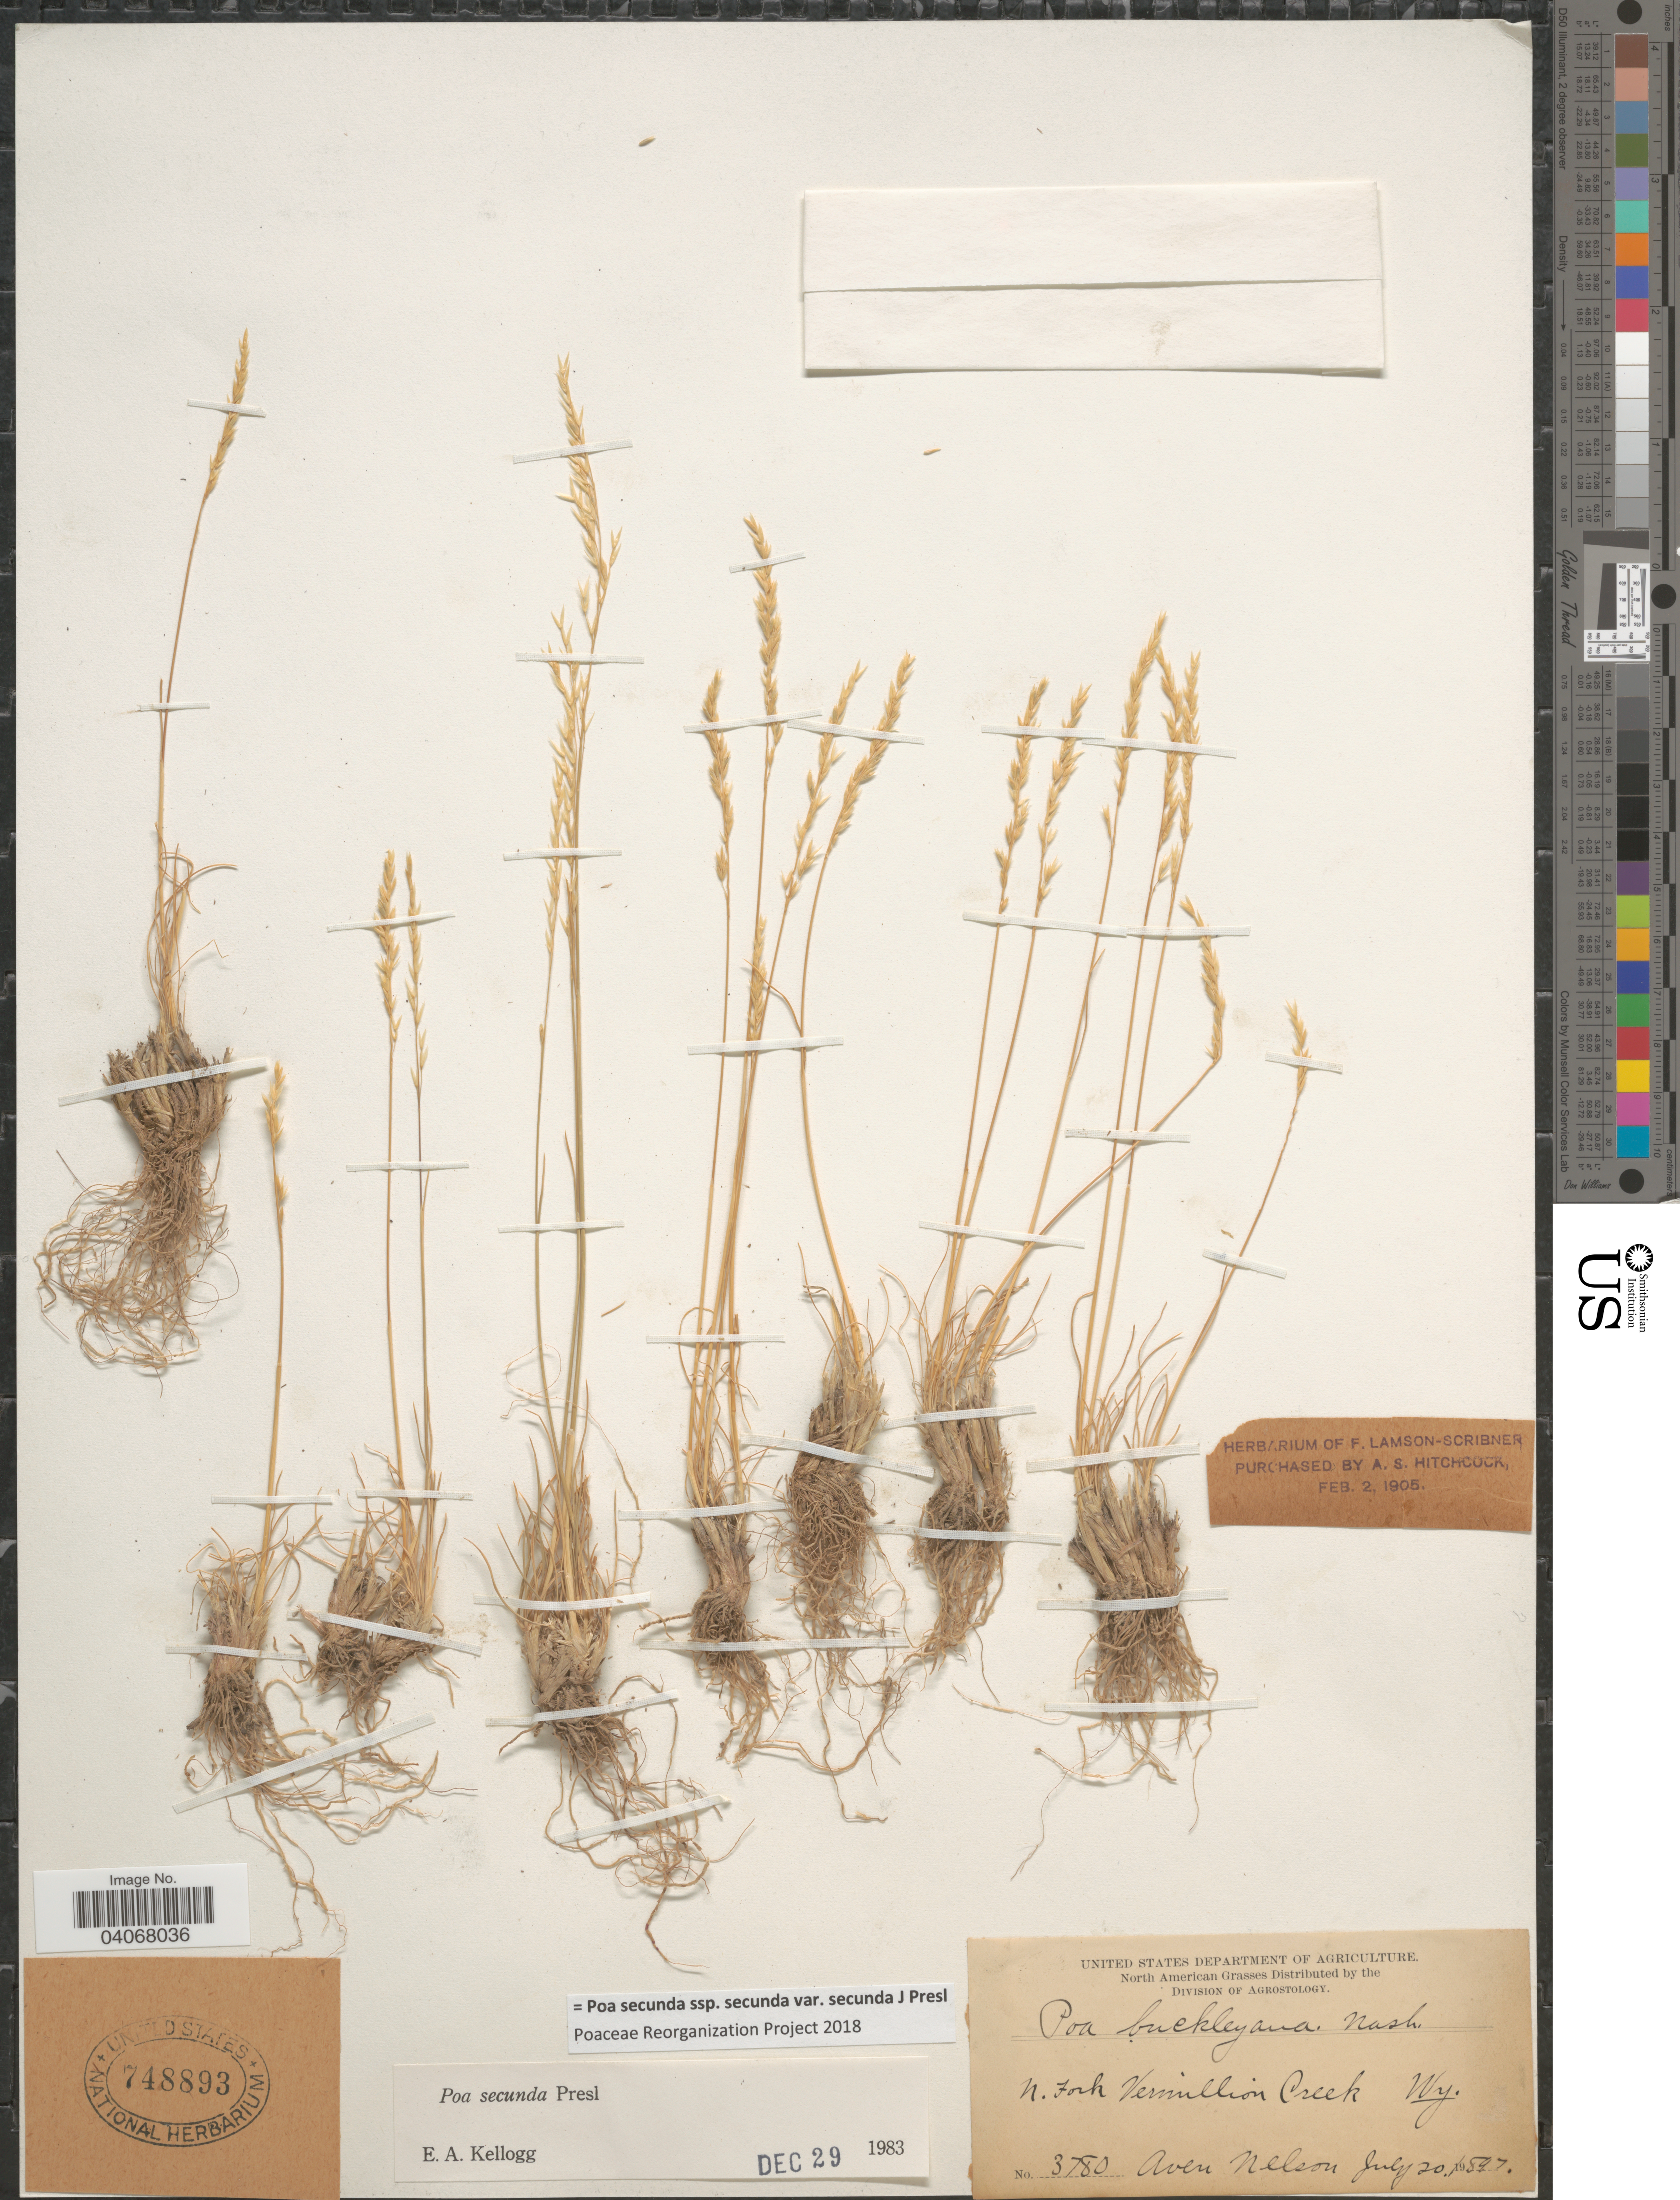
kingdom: Plantae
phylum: Tracheophyta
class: Liliopsida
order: Poales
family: Poaceae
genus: Poa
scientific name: Poa secunda subsp. secunda var. secunda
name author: J. Presl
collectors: A. Nelson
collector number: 3780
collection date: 1897-07-20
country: United States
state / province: Wyoming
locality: N. Fork Vermillion Creek.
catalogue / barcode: US 748893